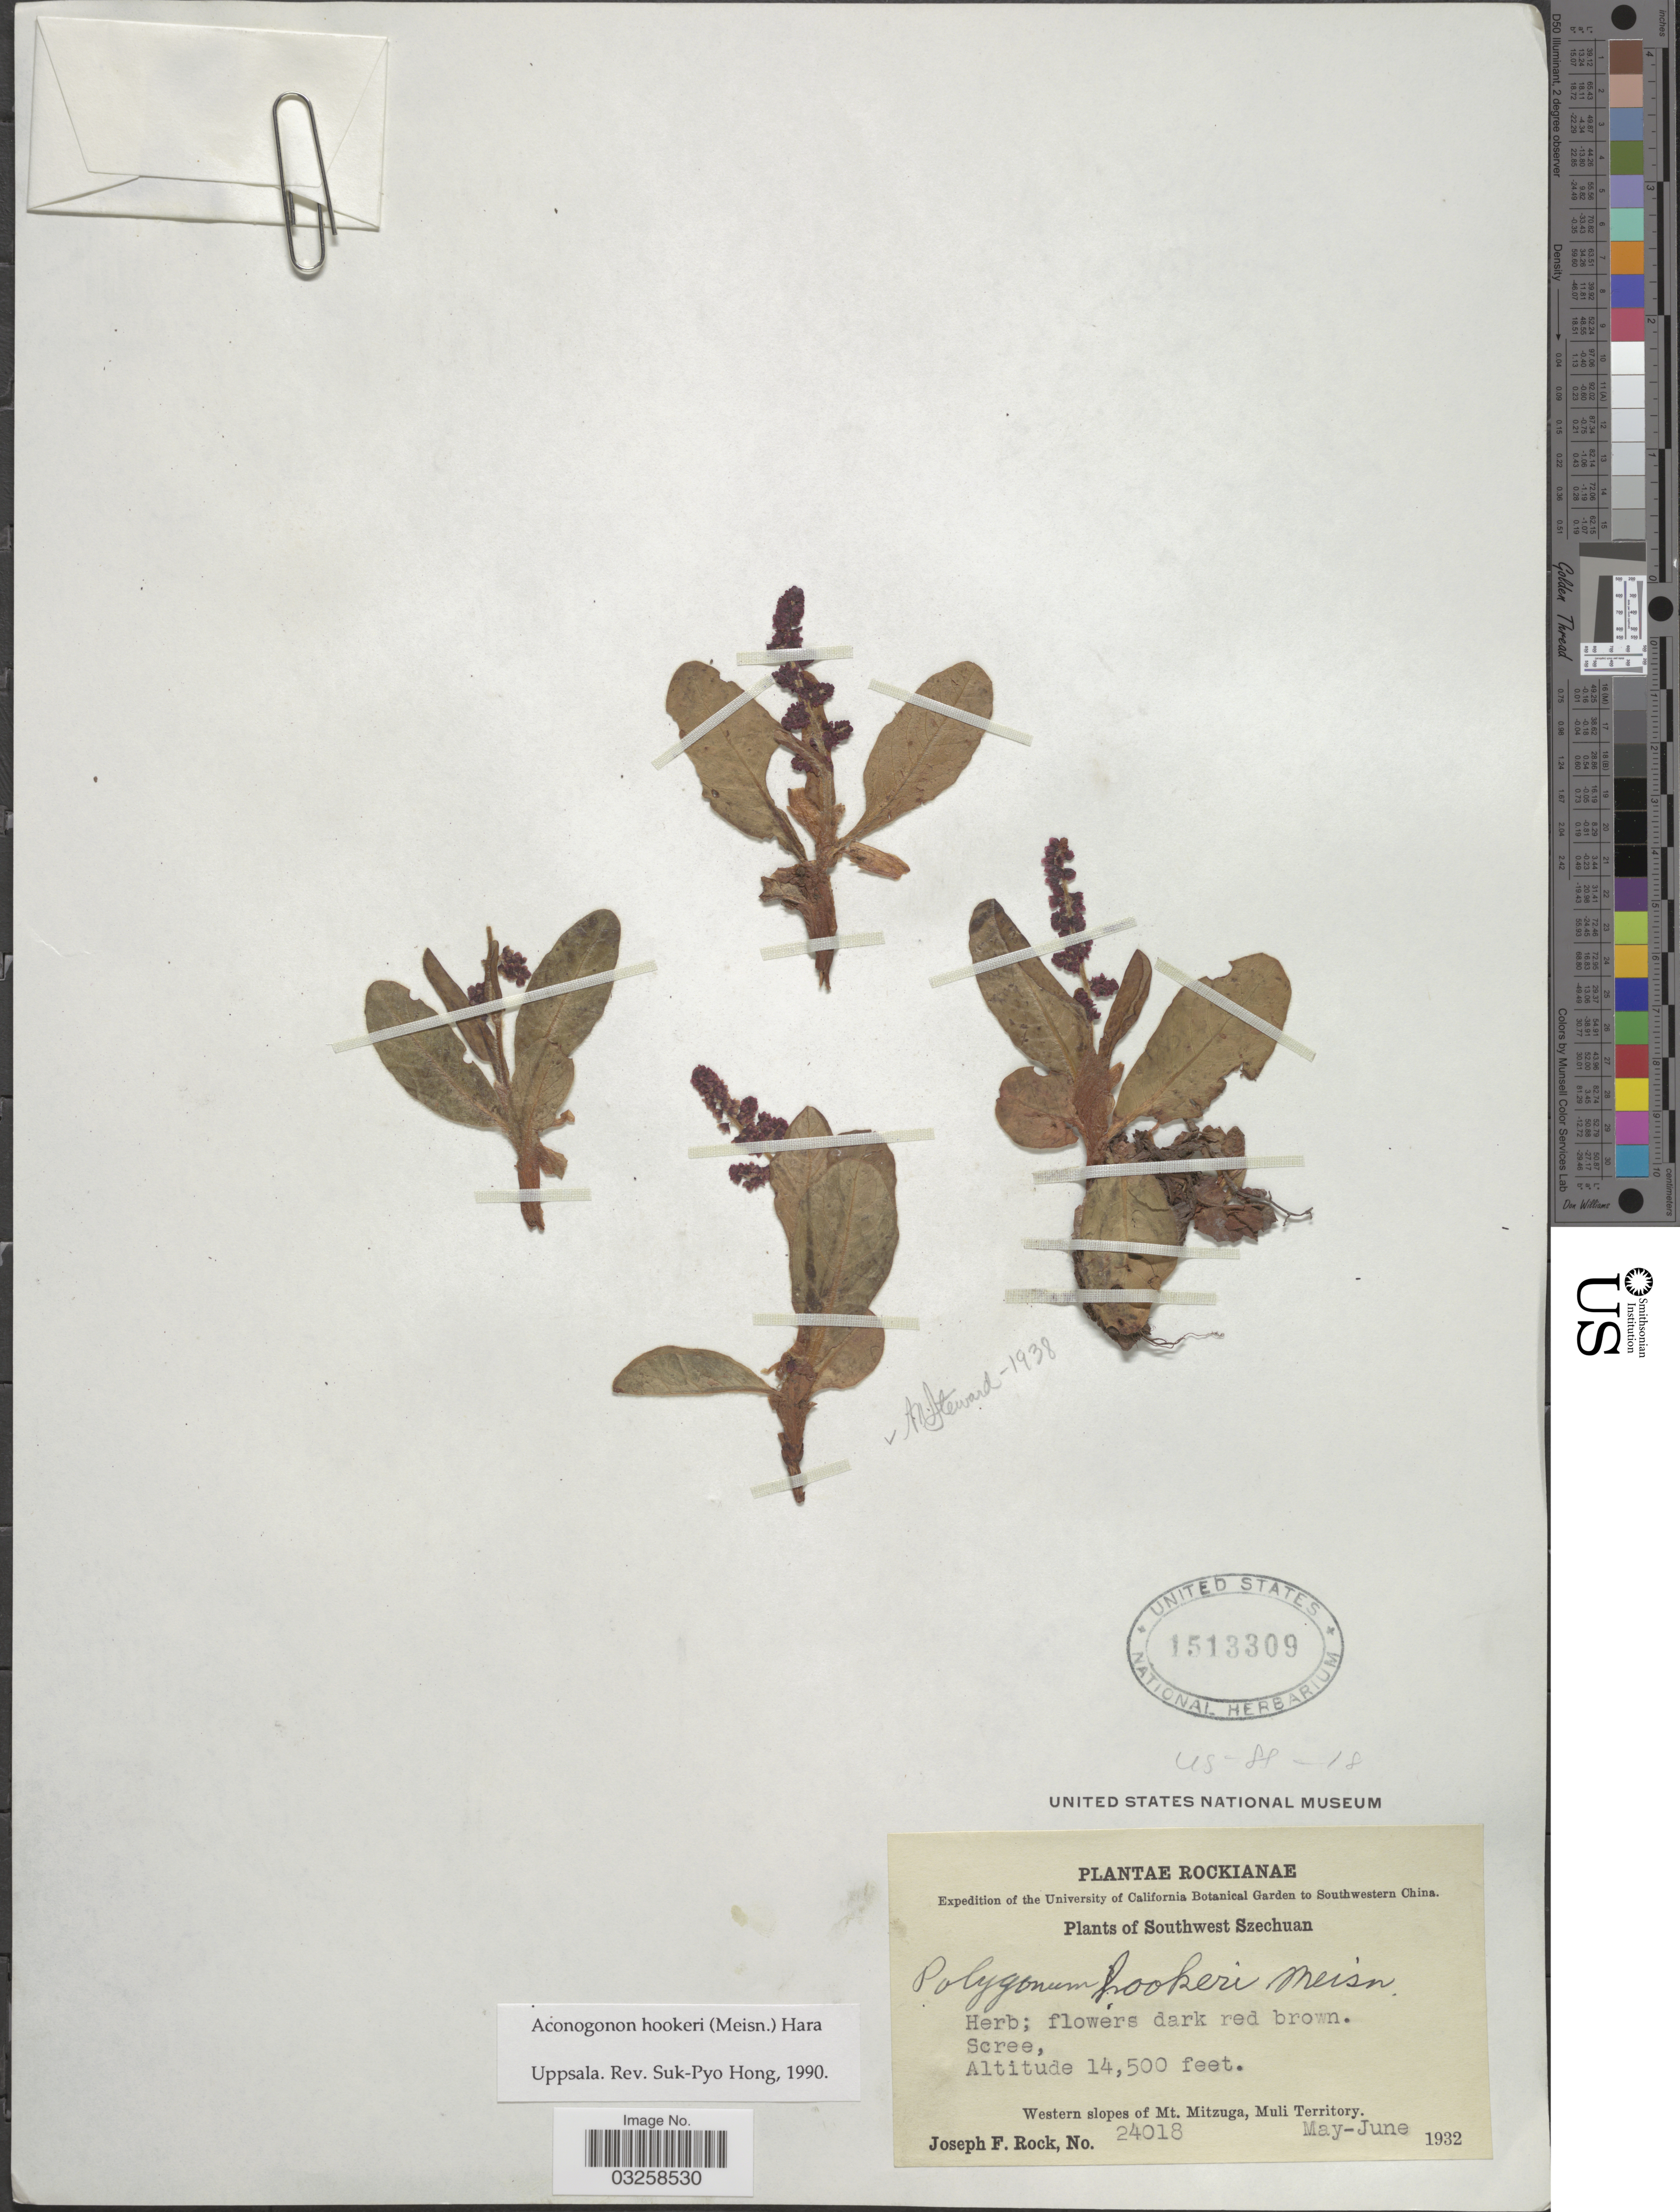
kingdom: Plantae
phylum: Tracheophyta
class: Magnoliopsida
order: Caryophyllales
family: Polygonaceae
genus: Koenigia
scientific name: Koenigia hookeri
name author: (Meisn.) T.M. Schust. & Reveal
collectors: J. F. Rock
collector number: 24018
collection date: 1932-05/1932-06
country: China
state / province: Sichuan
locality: Southwestern China. Southwest Szechuan. Western slopes of Mt. Mitzuga, Muli Territory.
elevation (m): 4420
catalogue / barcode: US 1513309